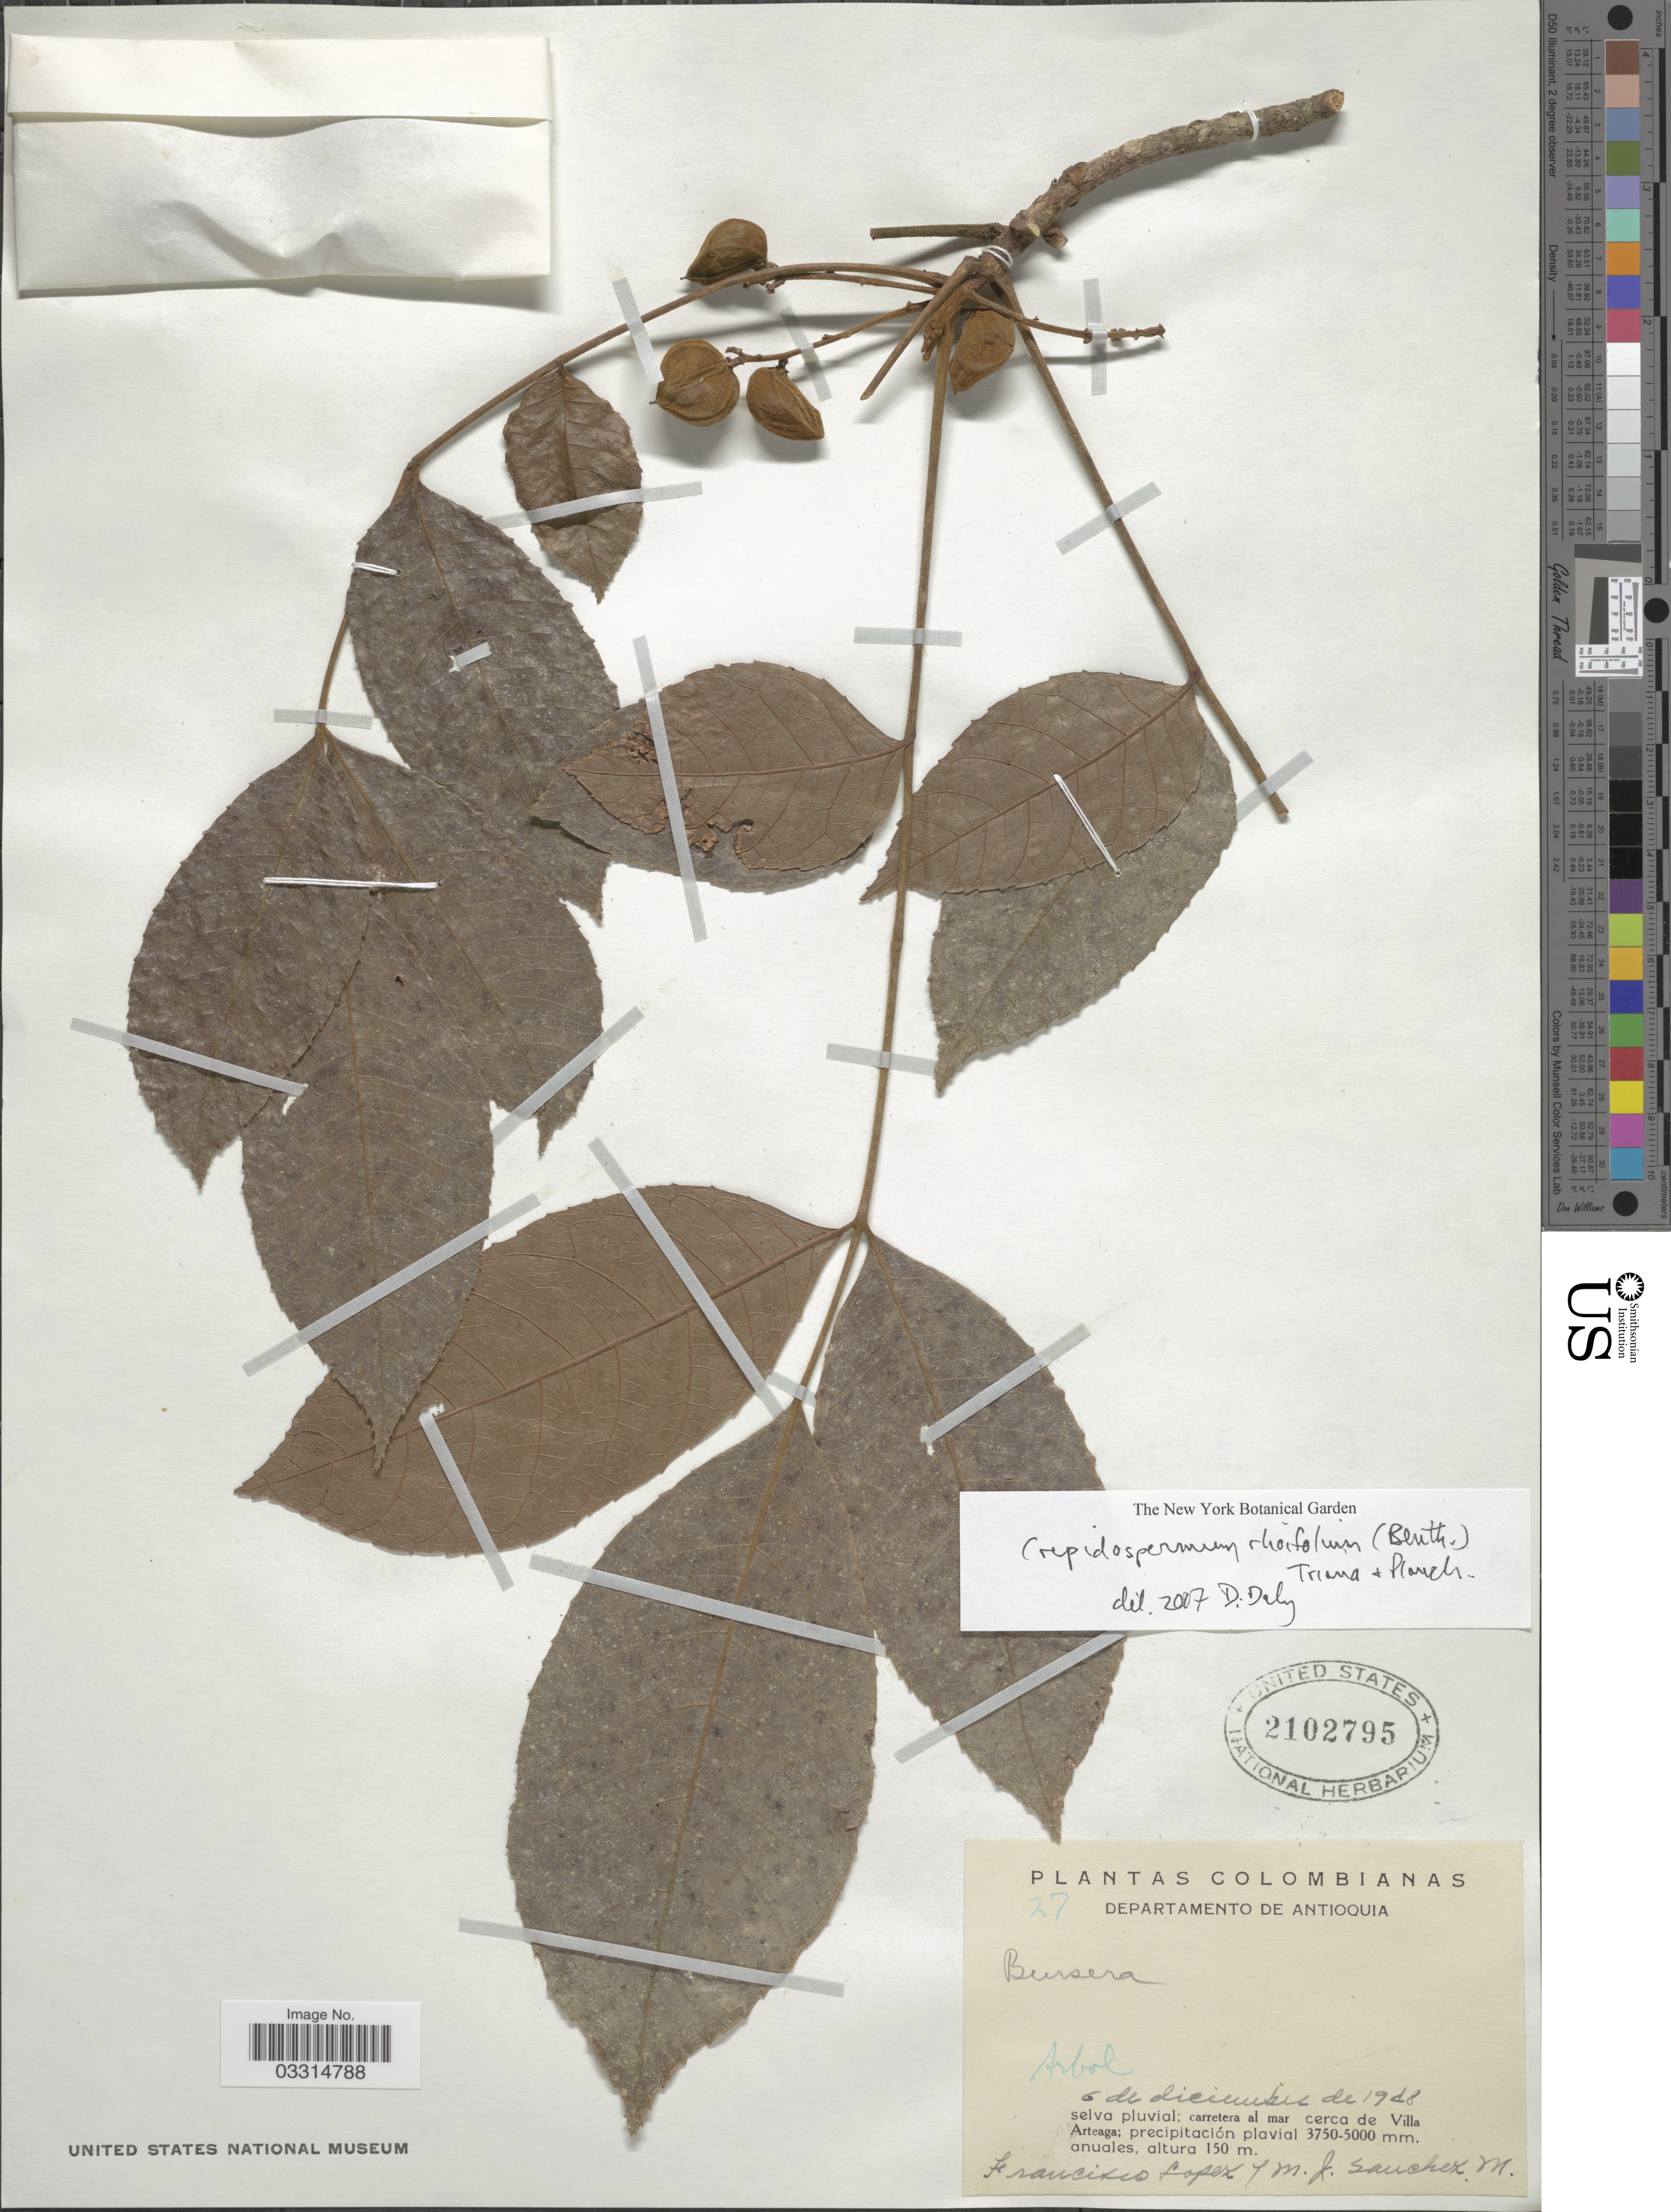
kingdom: Plantae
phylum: Tracheophyta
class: Magnoliopsida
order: Sapindales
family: Burseraceae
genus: Protium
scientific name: Protium rhoifolium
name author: (Benth.) Byng & Christenh.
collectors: F. Lopéz & M. Sanchez M.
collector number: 27?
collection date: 1988-12-06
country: Colombia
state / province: Antioquia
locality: Departamento de Antioquia, carretera al mar cerca de Villa Arteaga.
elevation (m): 150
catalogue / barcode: US 2102795